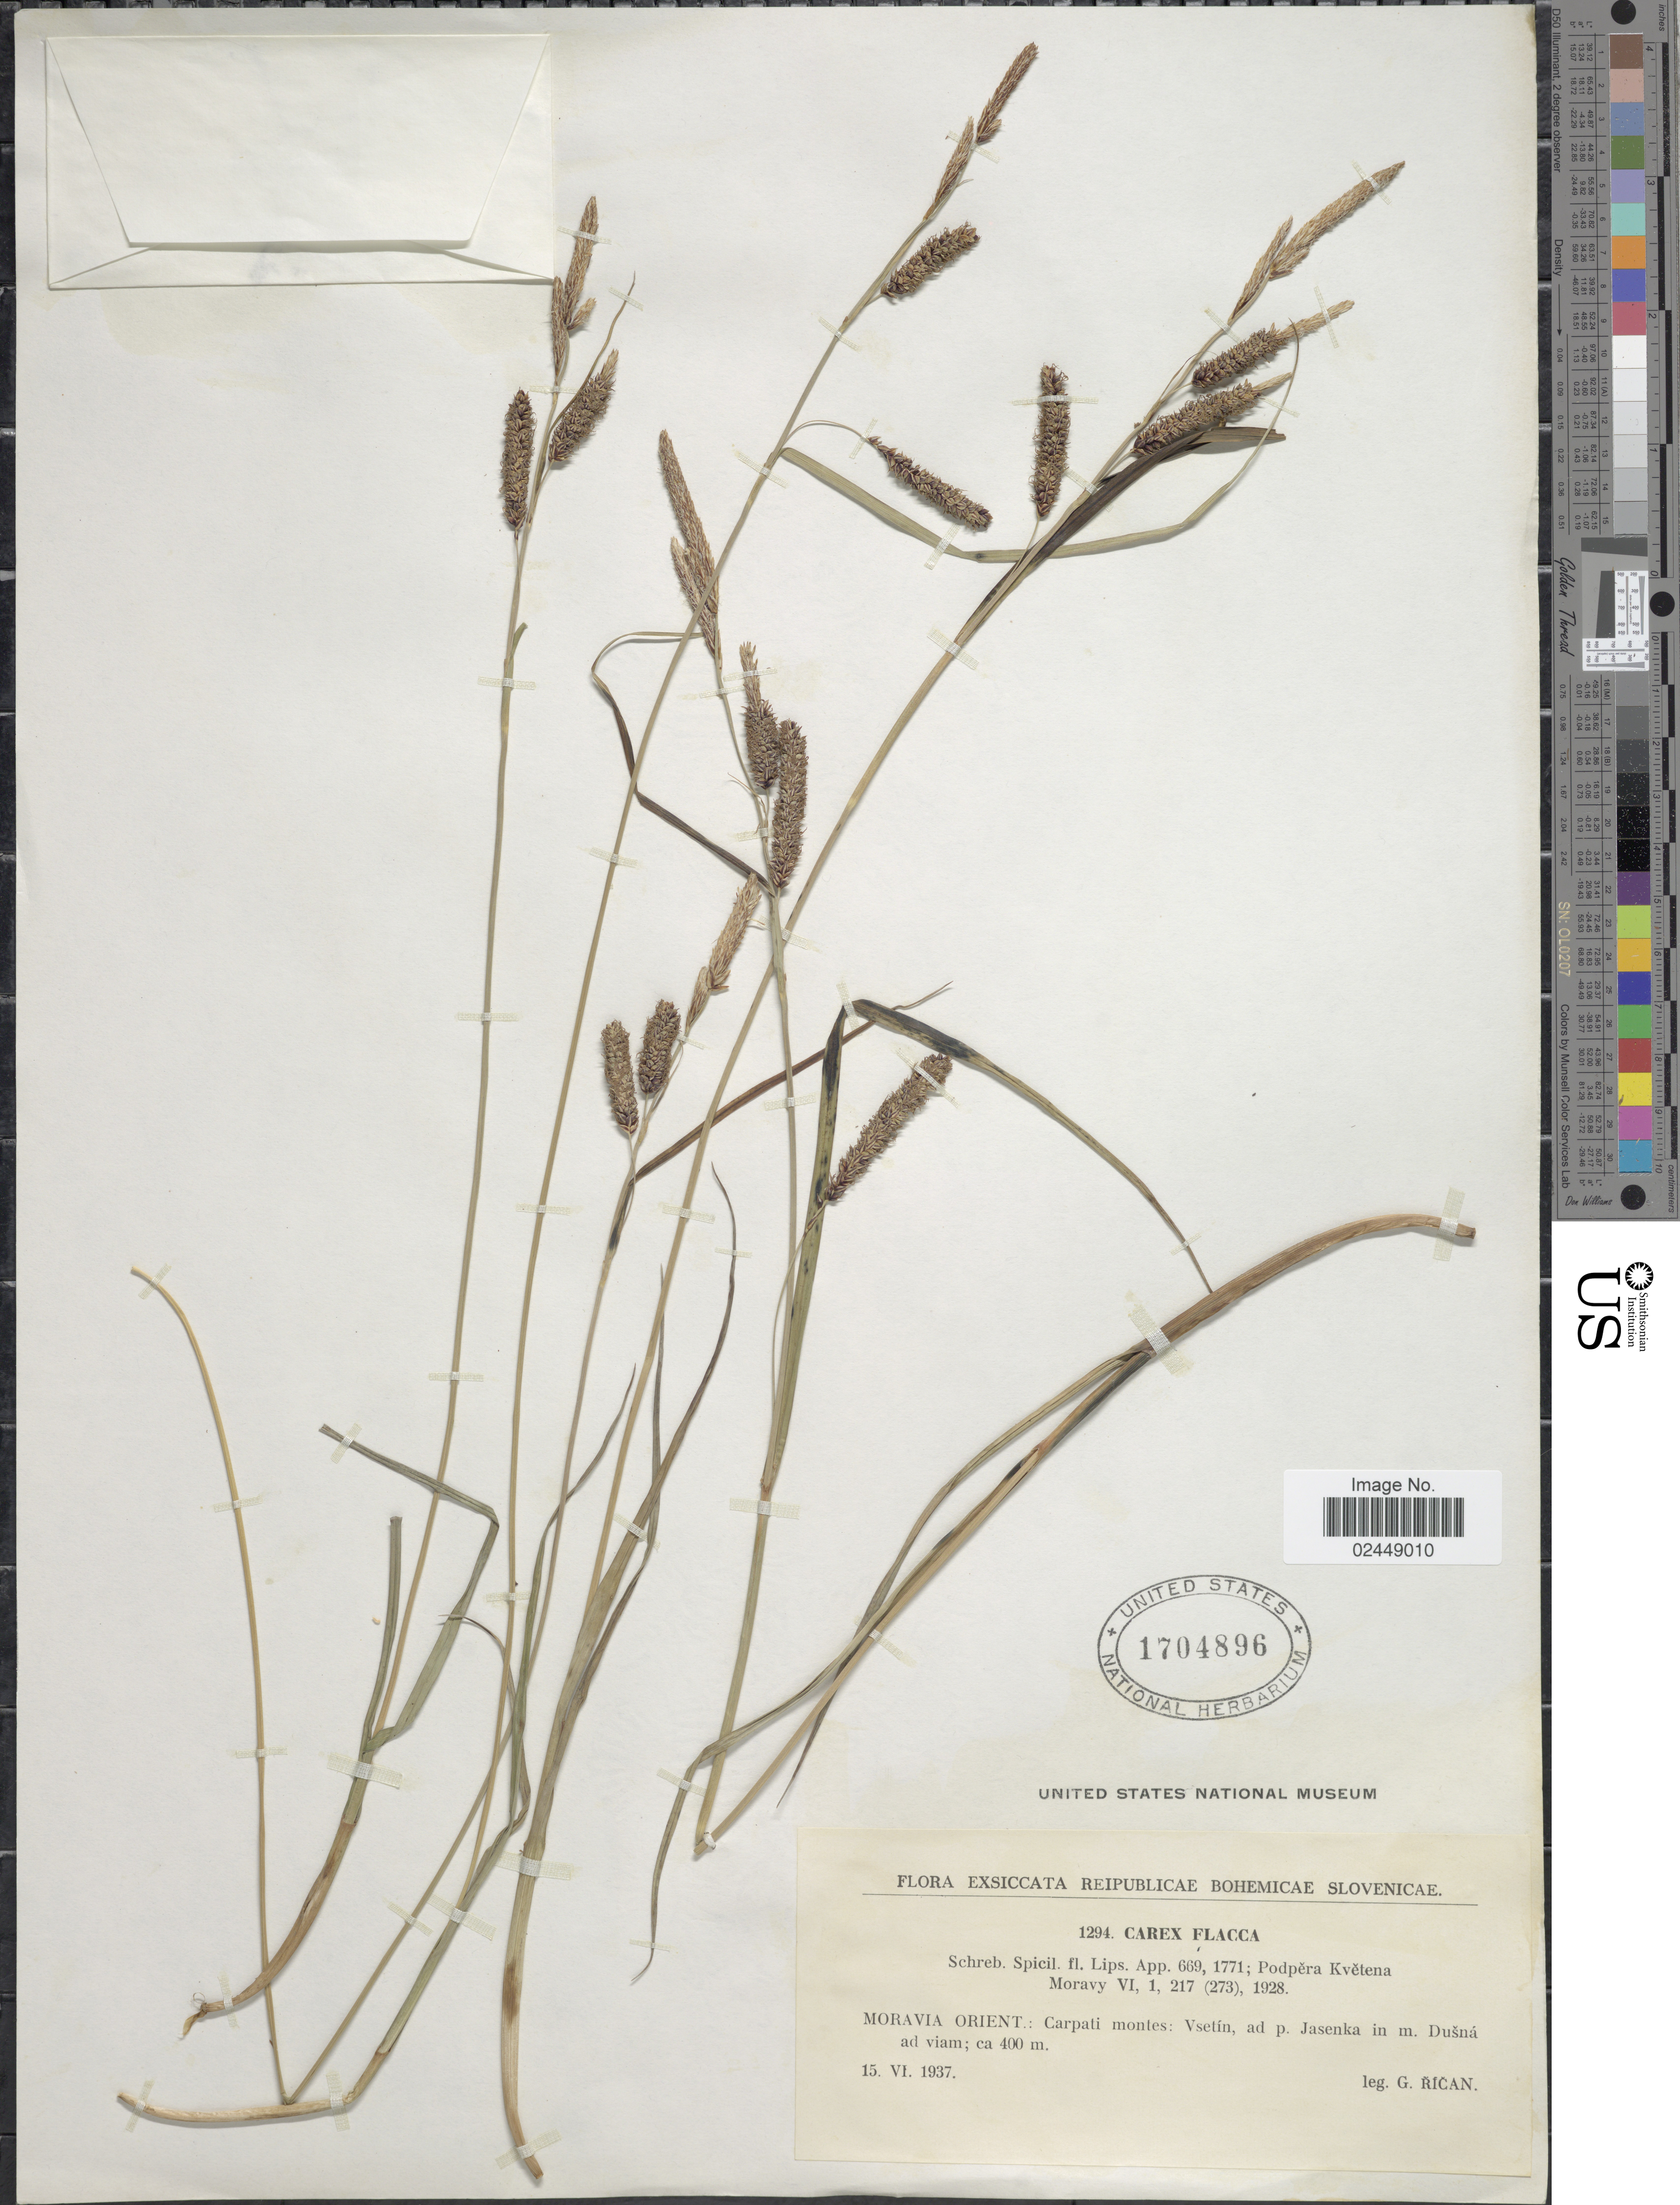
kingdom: Plantae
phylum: Tracheophyta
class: Liliopsida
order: Poales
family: Cyperaceae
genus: Carex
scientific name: Carex flacca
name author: Schreb.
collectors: G. Rican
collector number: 1294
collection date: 1937-06-15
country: Czechia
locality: Reipublicae Bohemicae Slovenicae, Moravia Orient.: Carpati montes: Vsetin, ad p. Jasenka in m. Dusna ad viam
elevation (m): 400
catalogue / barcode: US 1704896